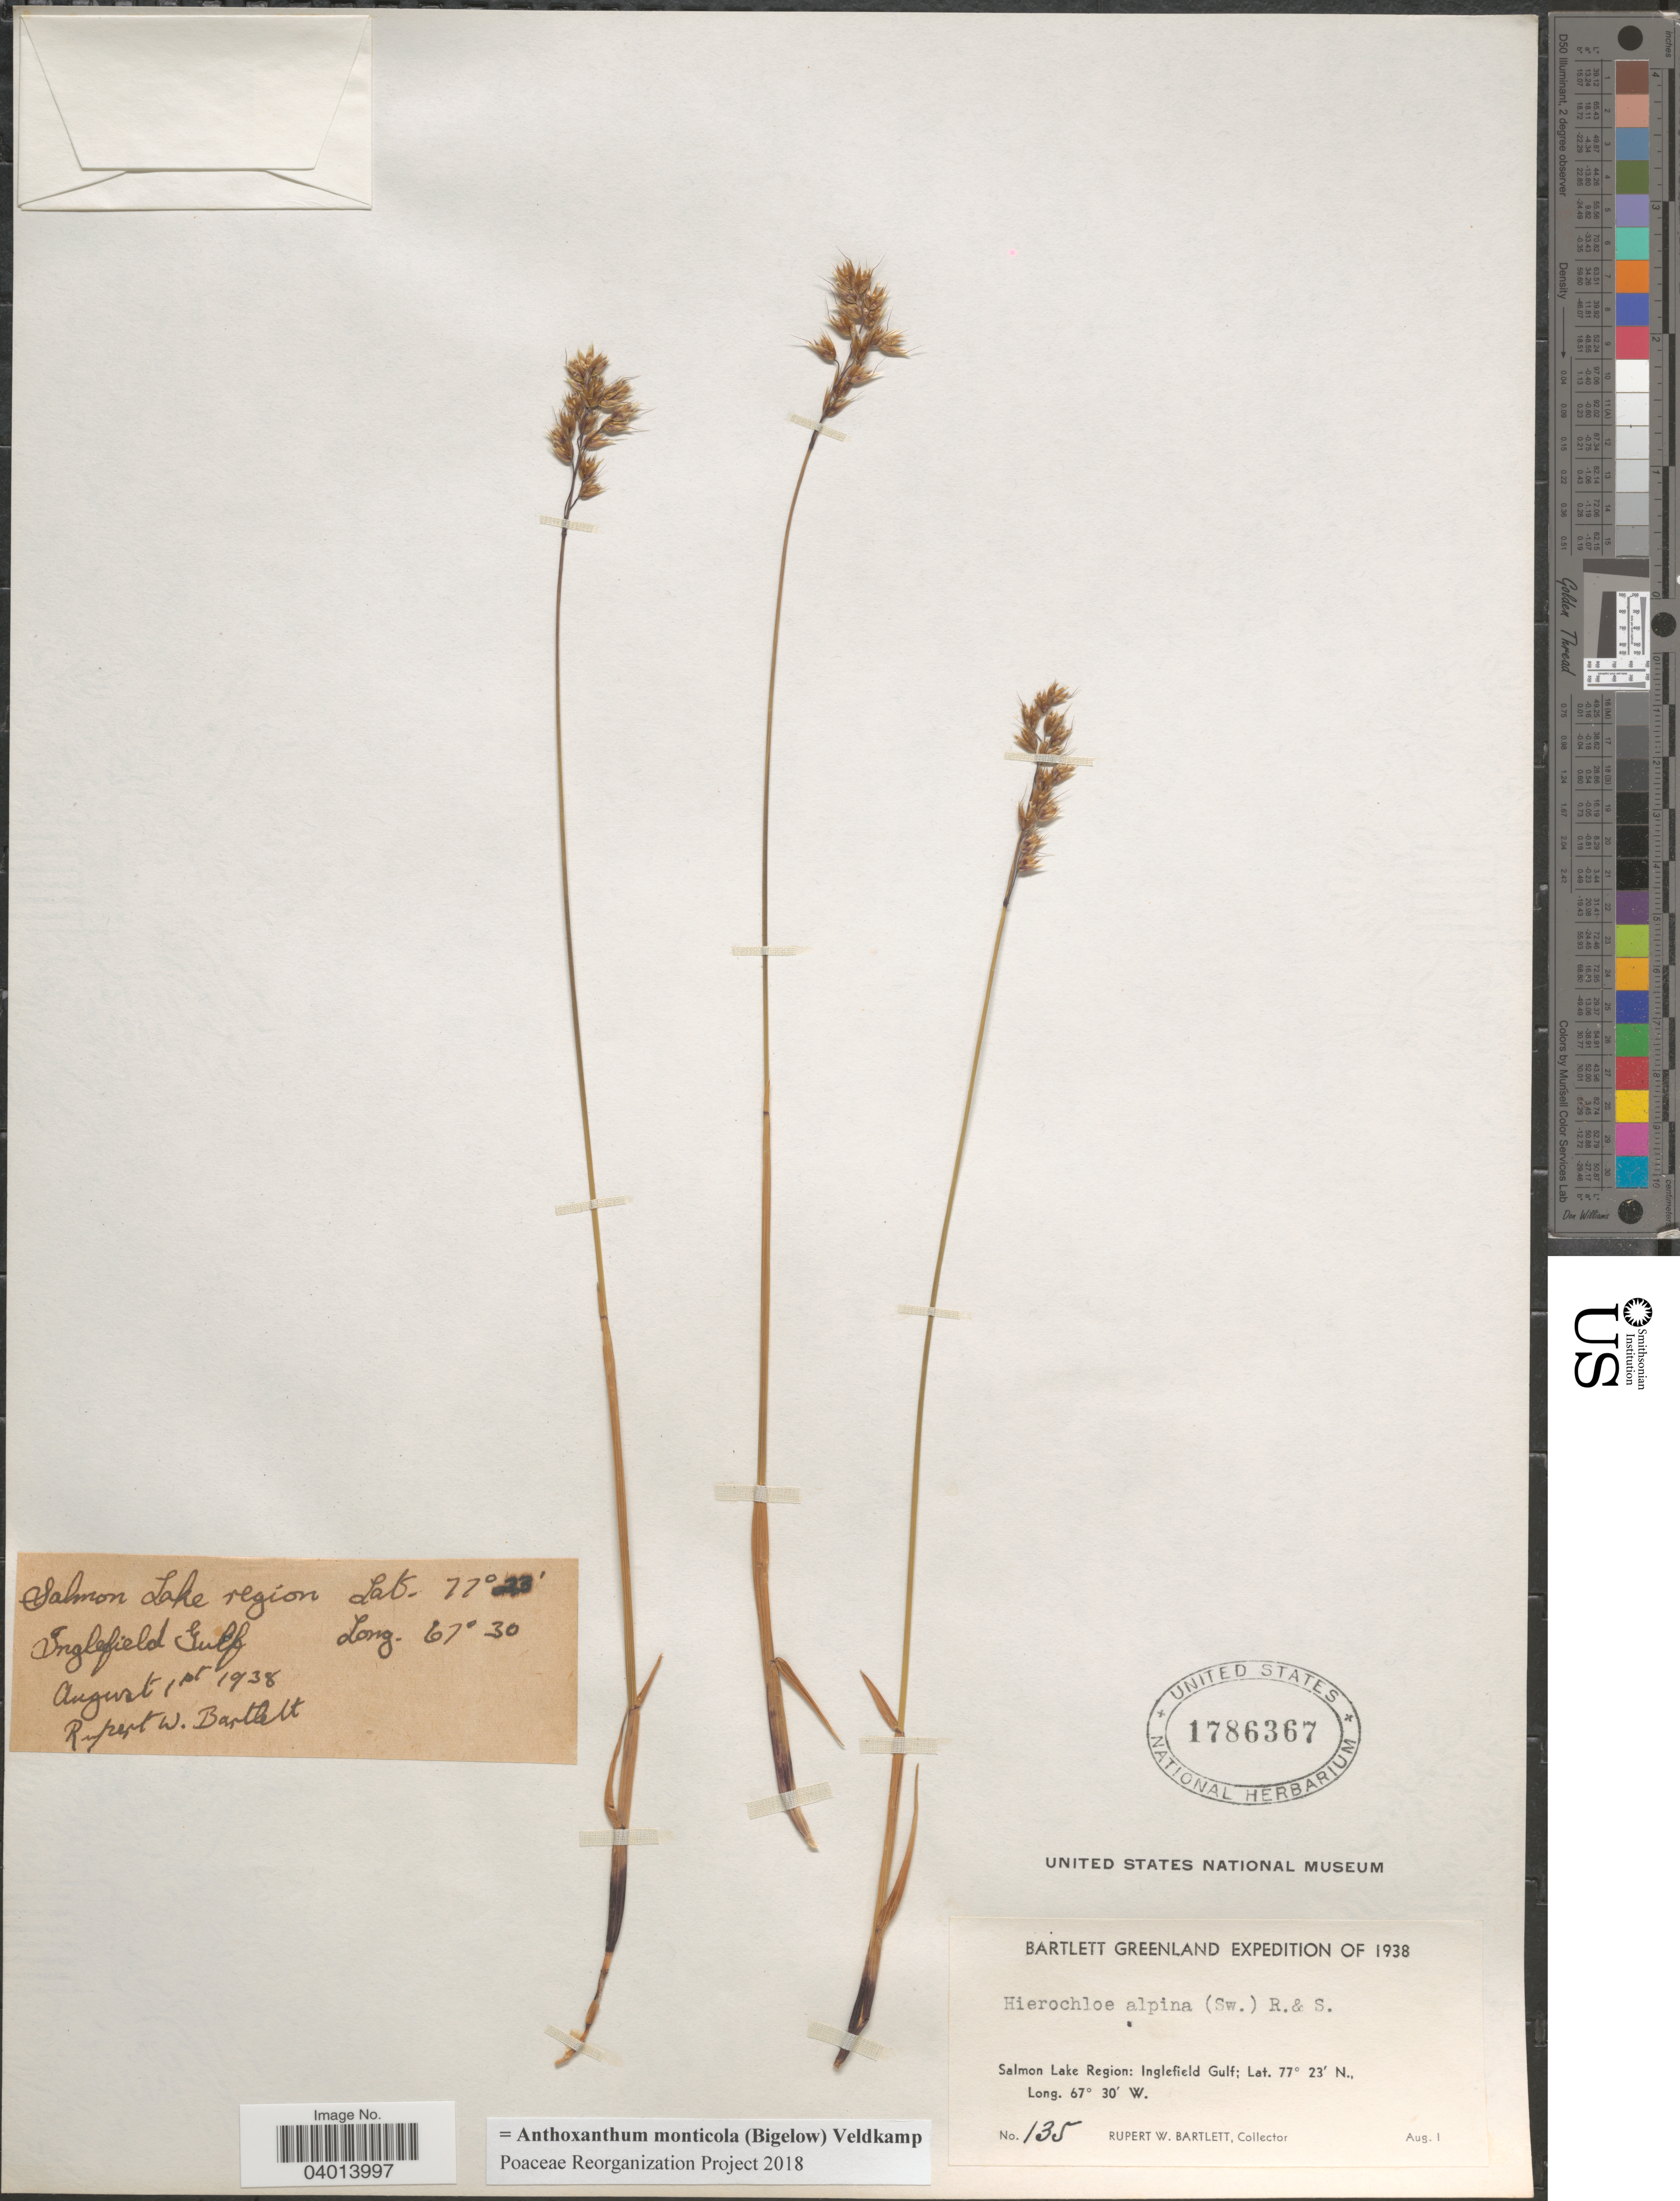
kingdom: Plantae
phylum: Tracheophyta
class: Liliopsida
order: Poales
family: Poaceae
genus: Anthoxanthum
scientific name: Anthoxanthum monticola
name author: (Bigelow) Veldkamp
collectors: R. W. Bartlett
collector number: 135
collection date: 1938-08-01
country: Greenland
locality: Salmon Lake Region: Inglefield Gulf.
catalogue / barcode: US 1786367